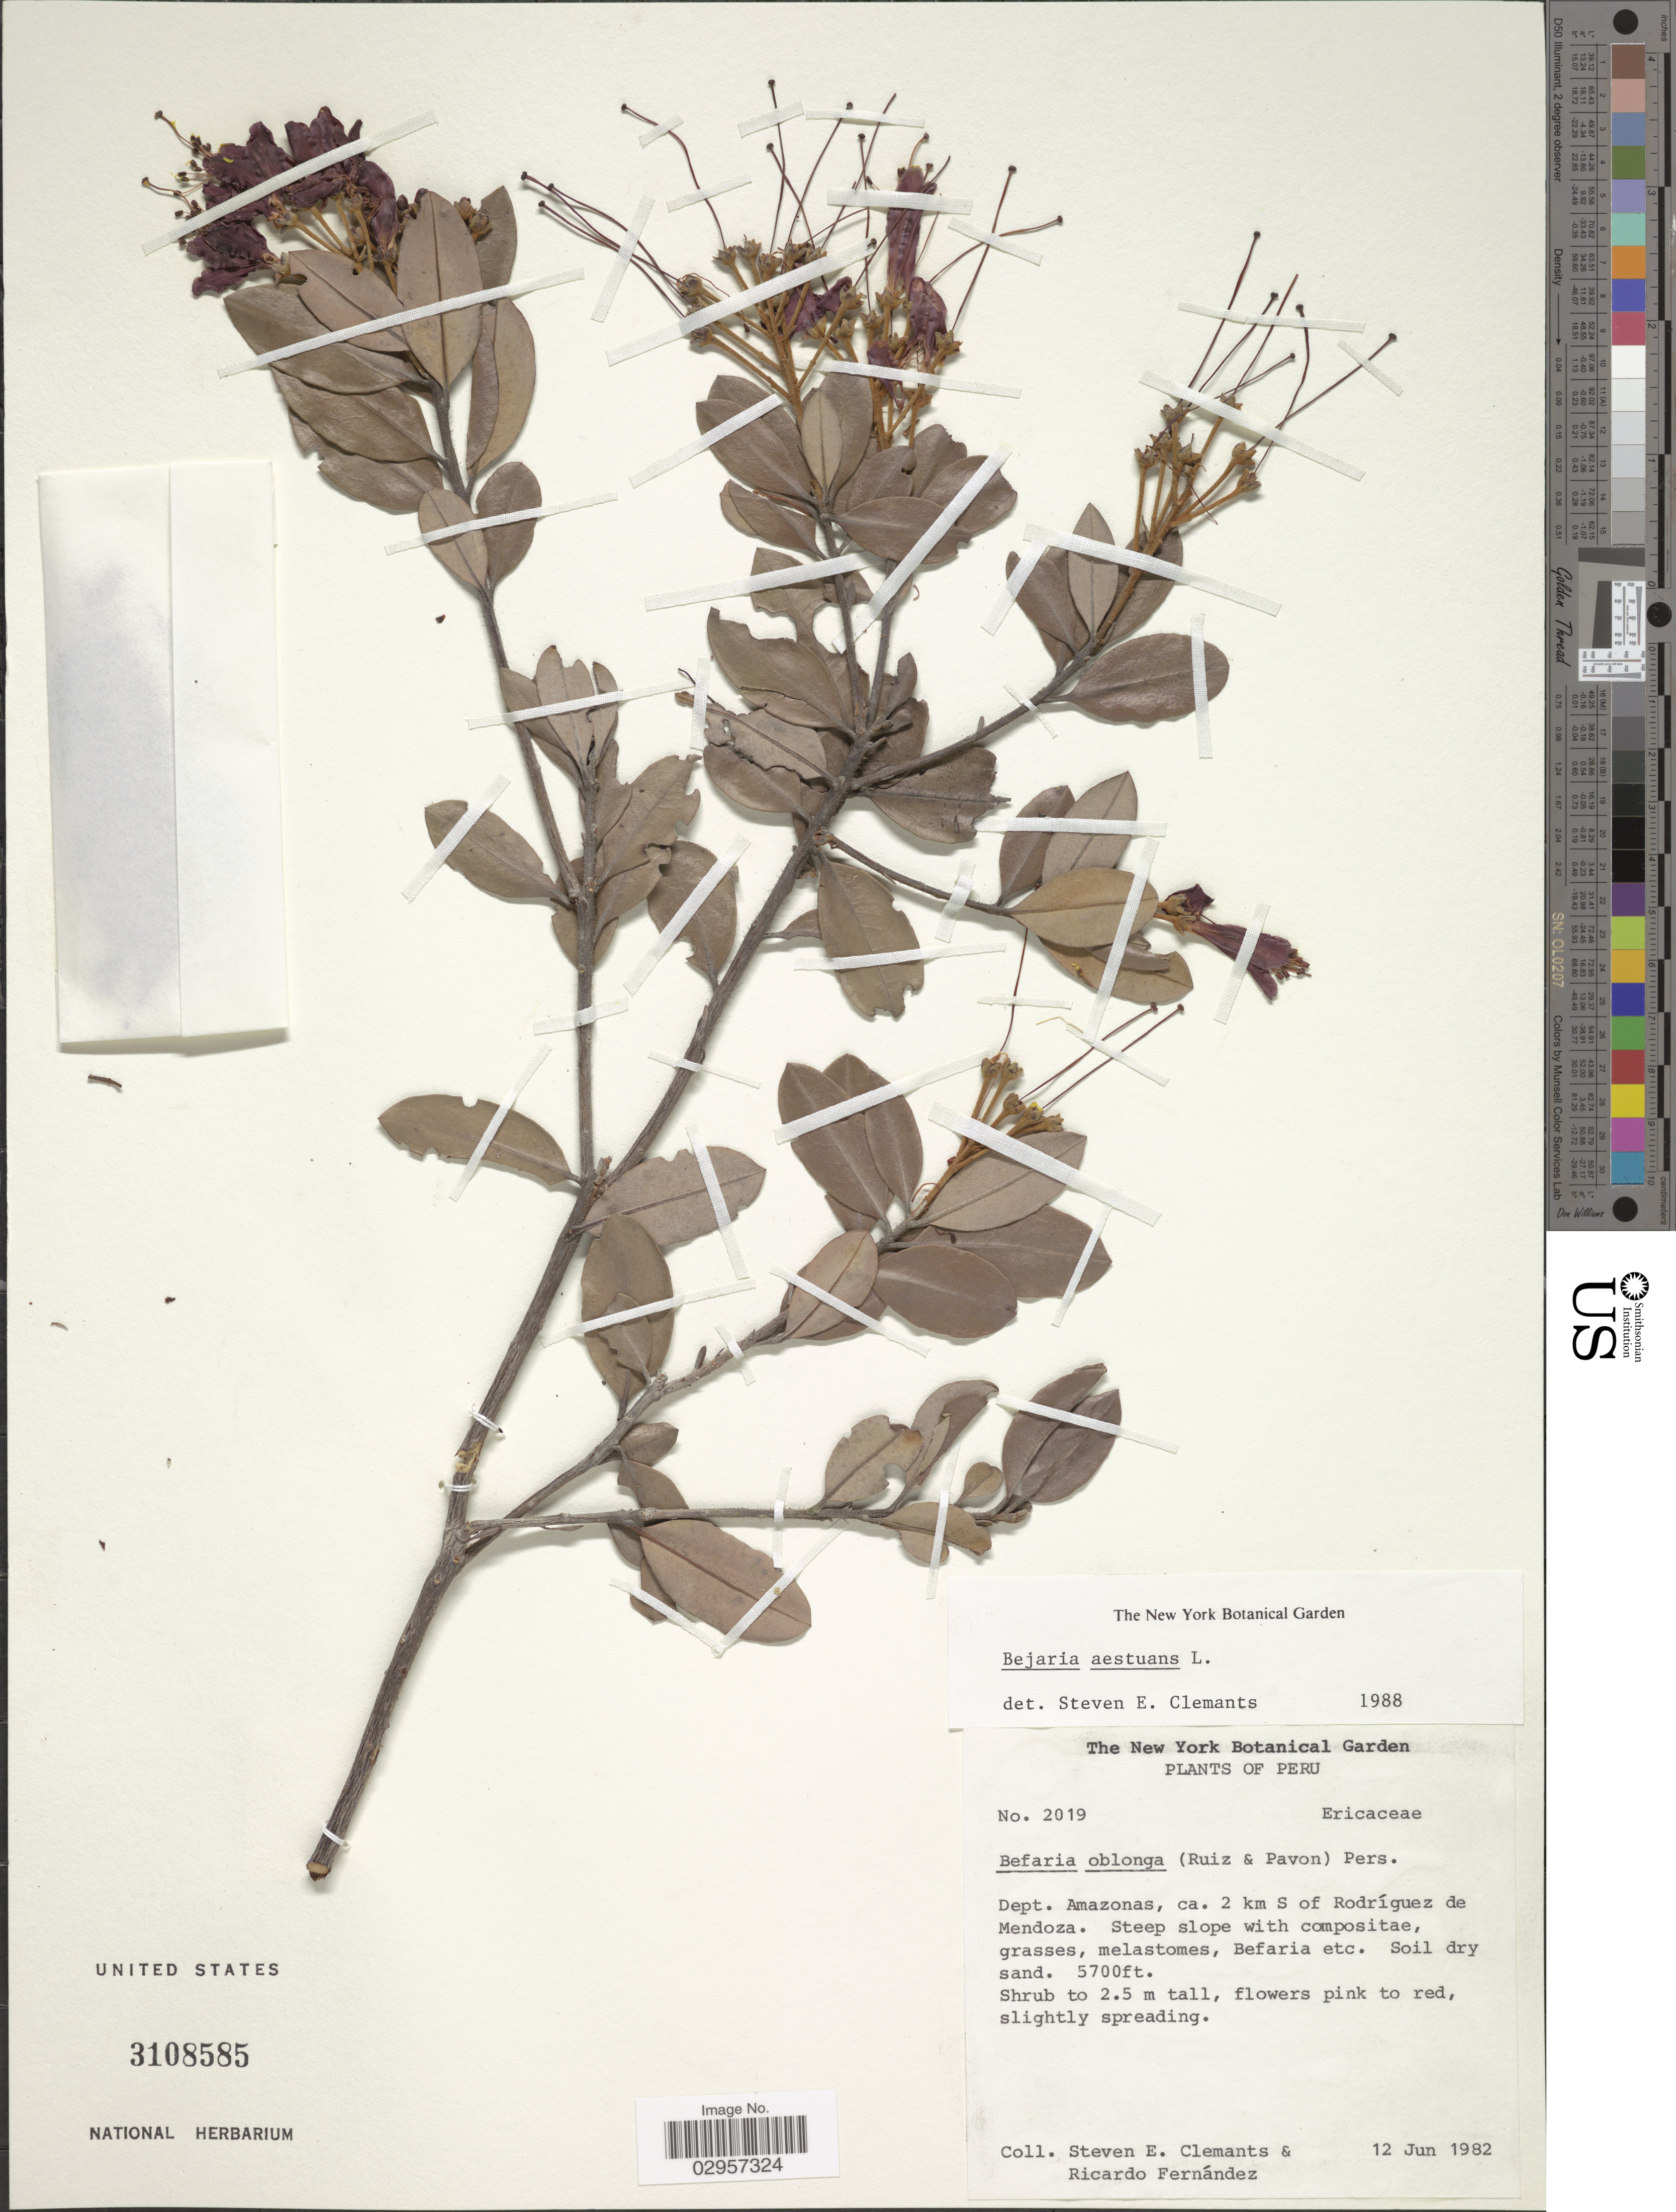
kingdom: Plantae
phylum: Tracheophyta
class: Magnoliopsida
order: Ericales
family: Ericaceae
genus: Befaria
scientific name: Befaria aestuans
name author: Mutis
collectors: S. Clemants & R. Fernández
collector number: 2019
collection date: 1982-06-12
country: Peru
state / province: Amazonas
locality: Dept. Amazonas, ca. 2 km S of Rodríguez de Mendoza.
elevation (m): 1737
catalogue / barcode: US 3108585